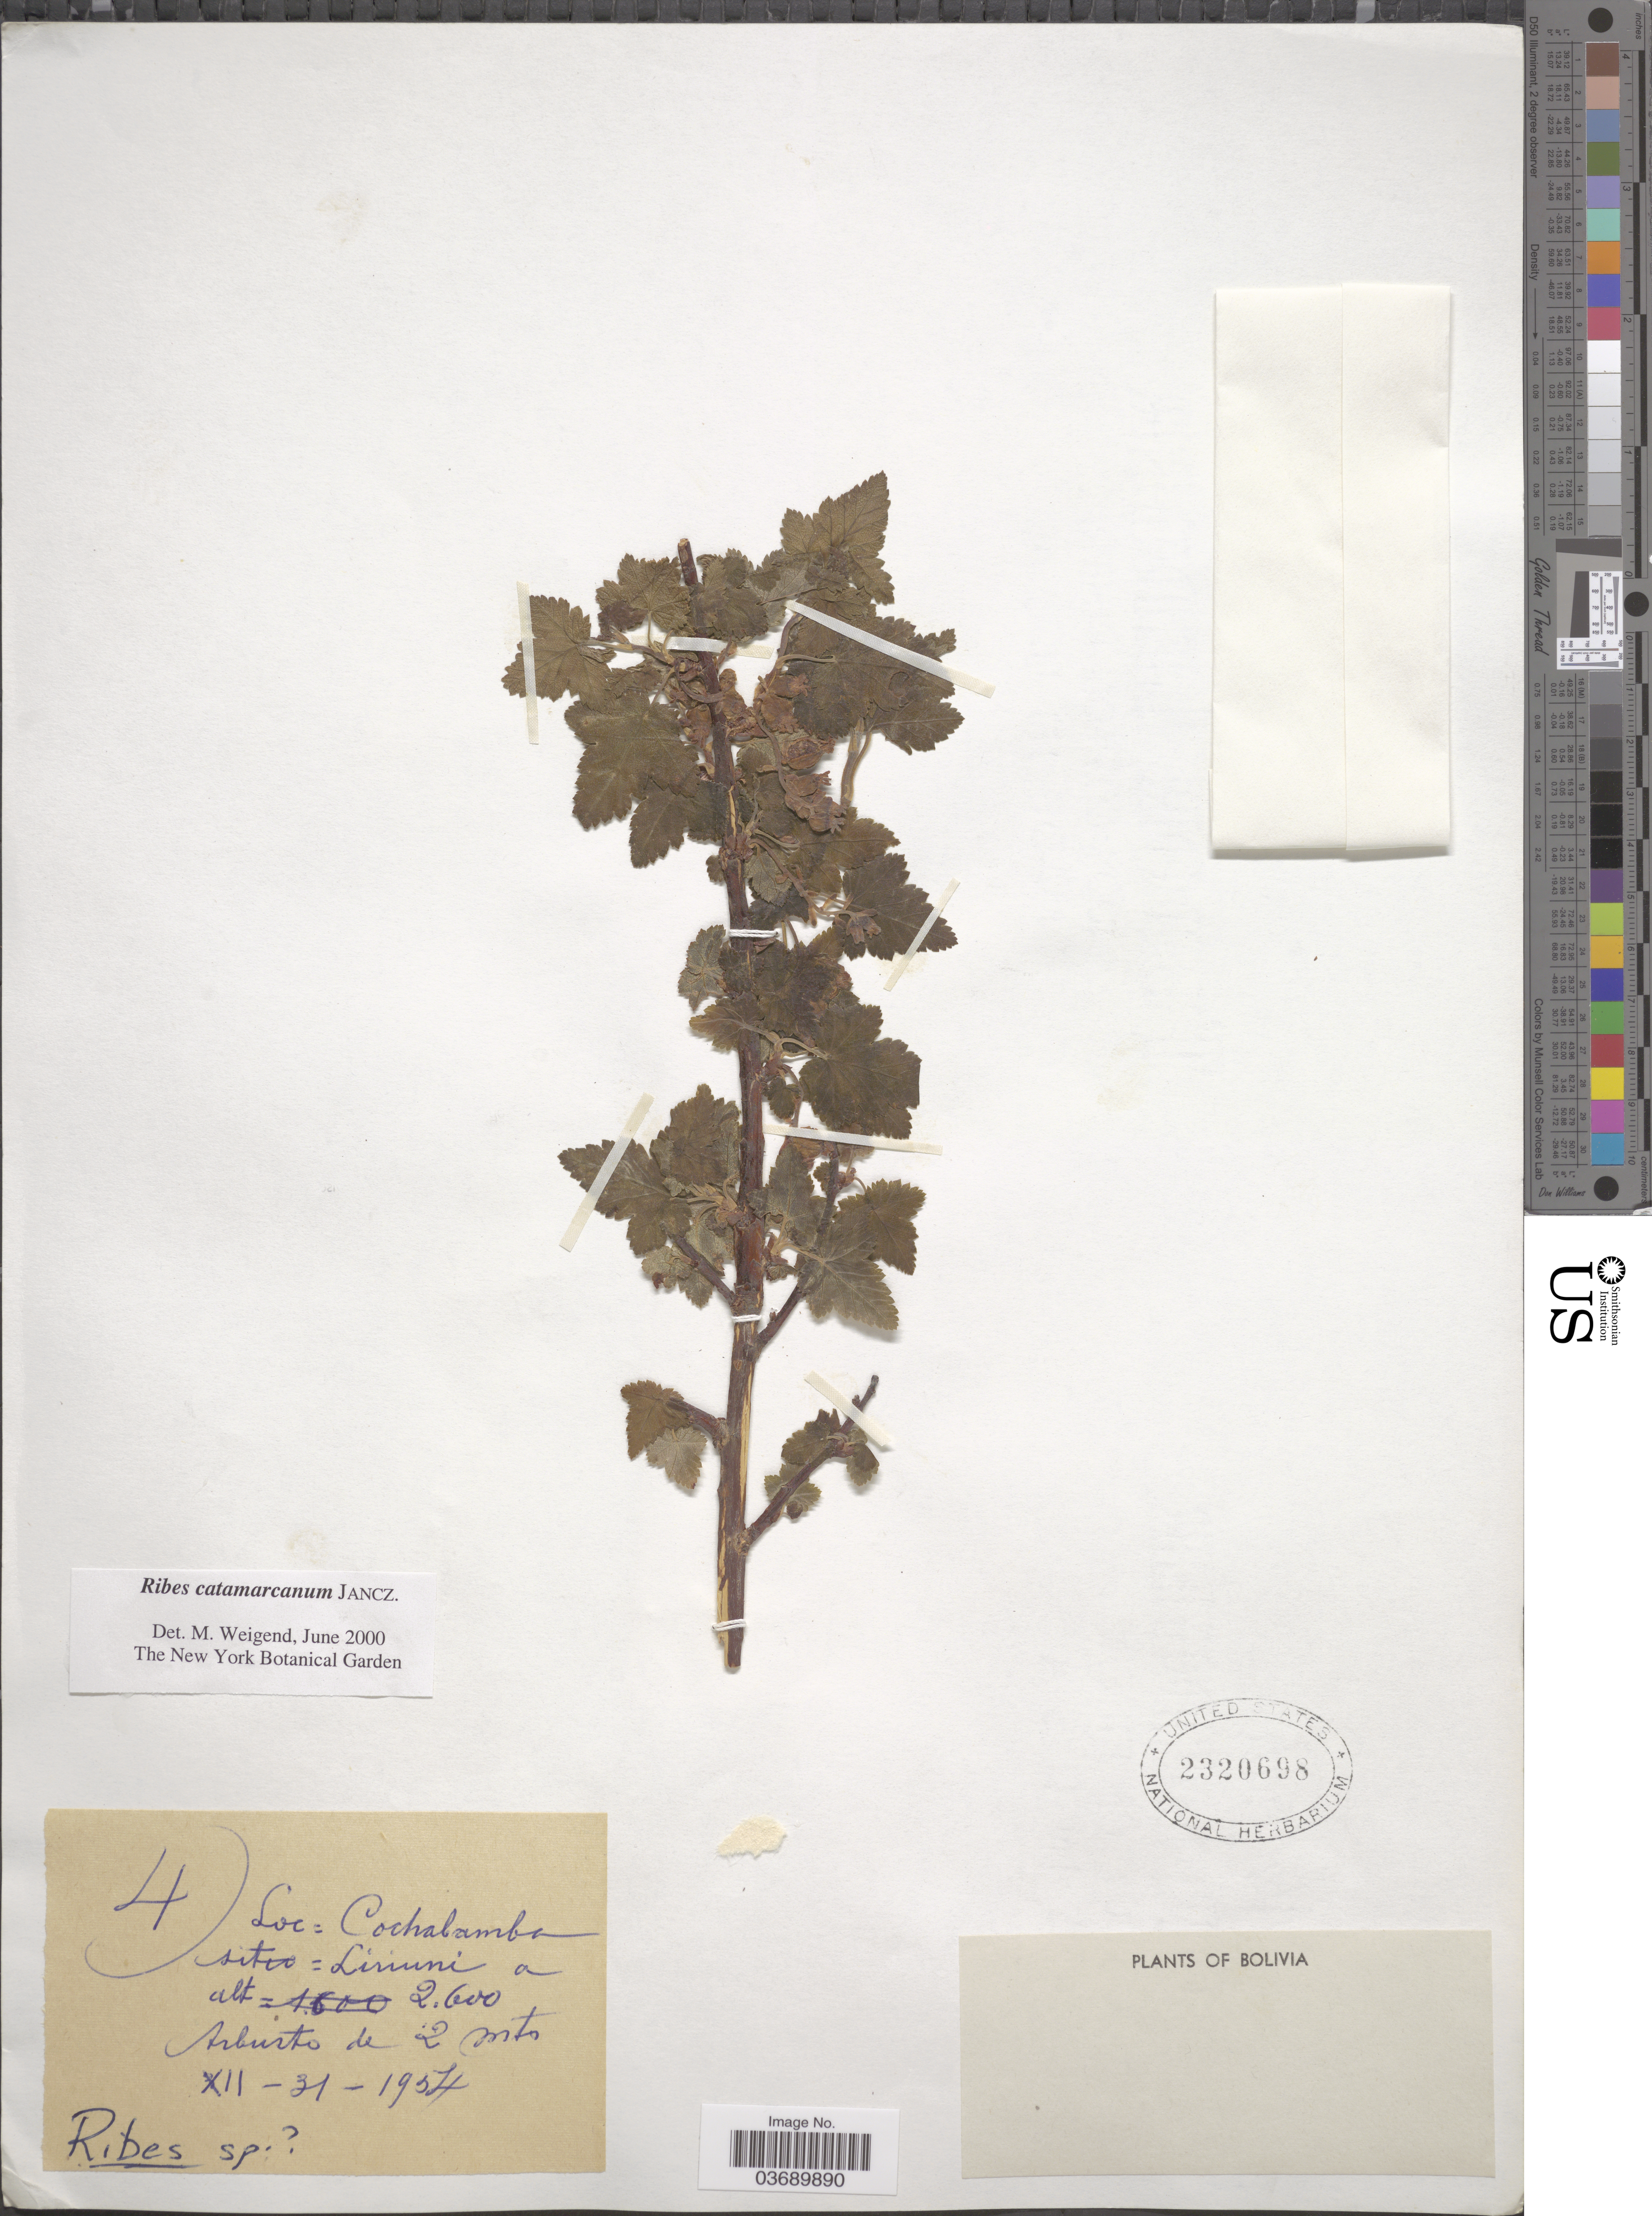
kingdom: Plantae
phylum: Tracheophyta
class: Magnoliopsida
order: Saxifragales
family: Grossulariaceae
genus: Ribes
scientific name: Ribes catamarcanum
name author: Jancz.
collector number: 4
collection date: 1954-12-31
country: Bolivia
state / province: Cochabamba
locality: Liriuni.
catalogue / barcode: US 2320698